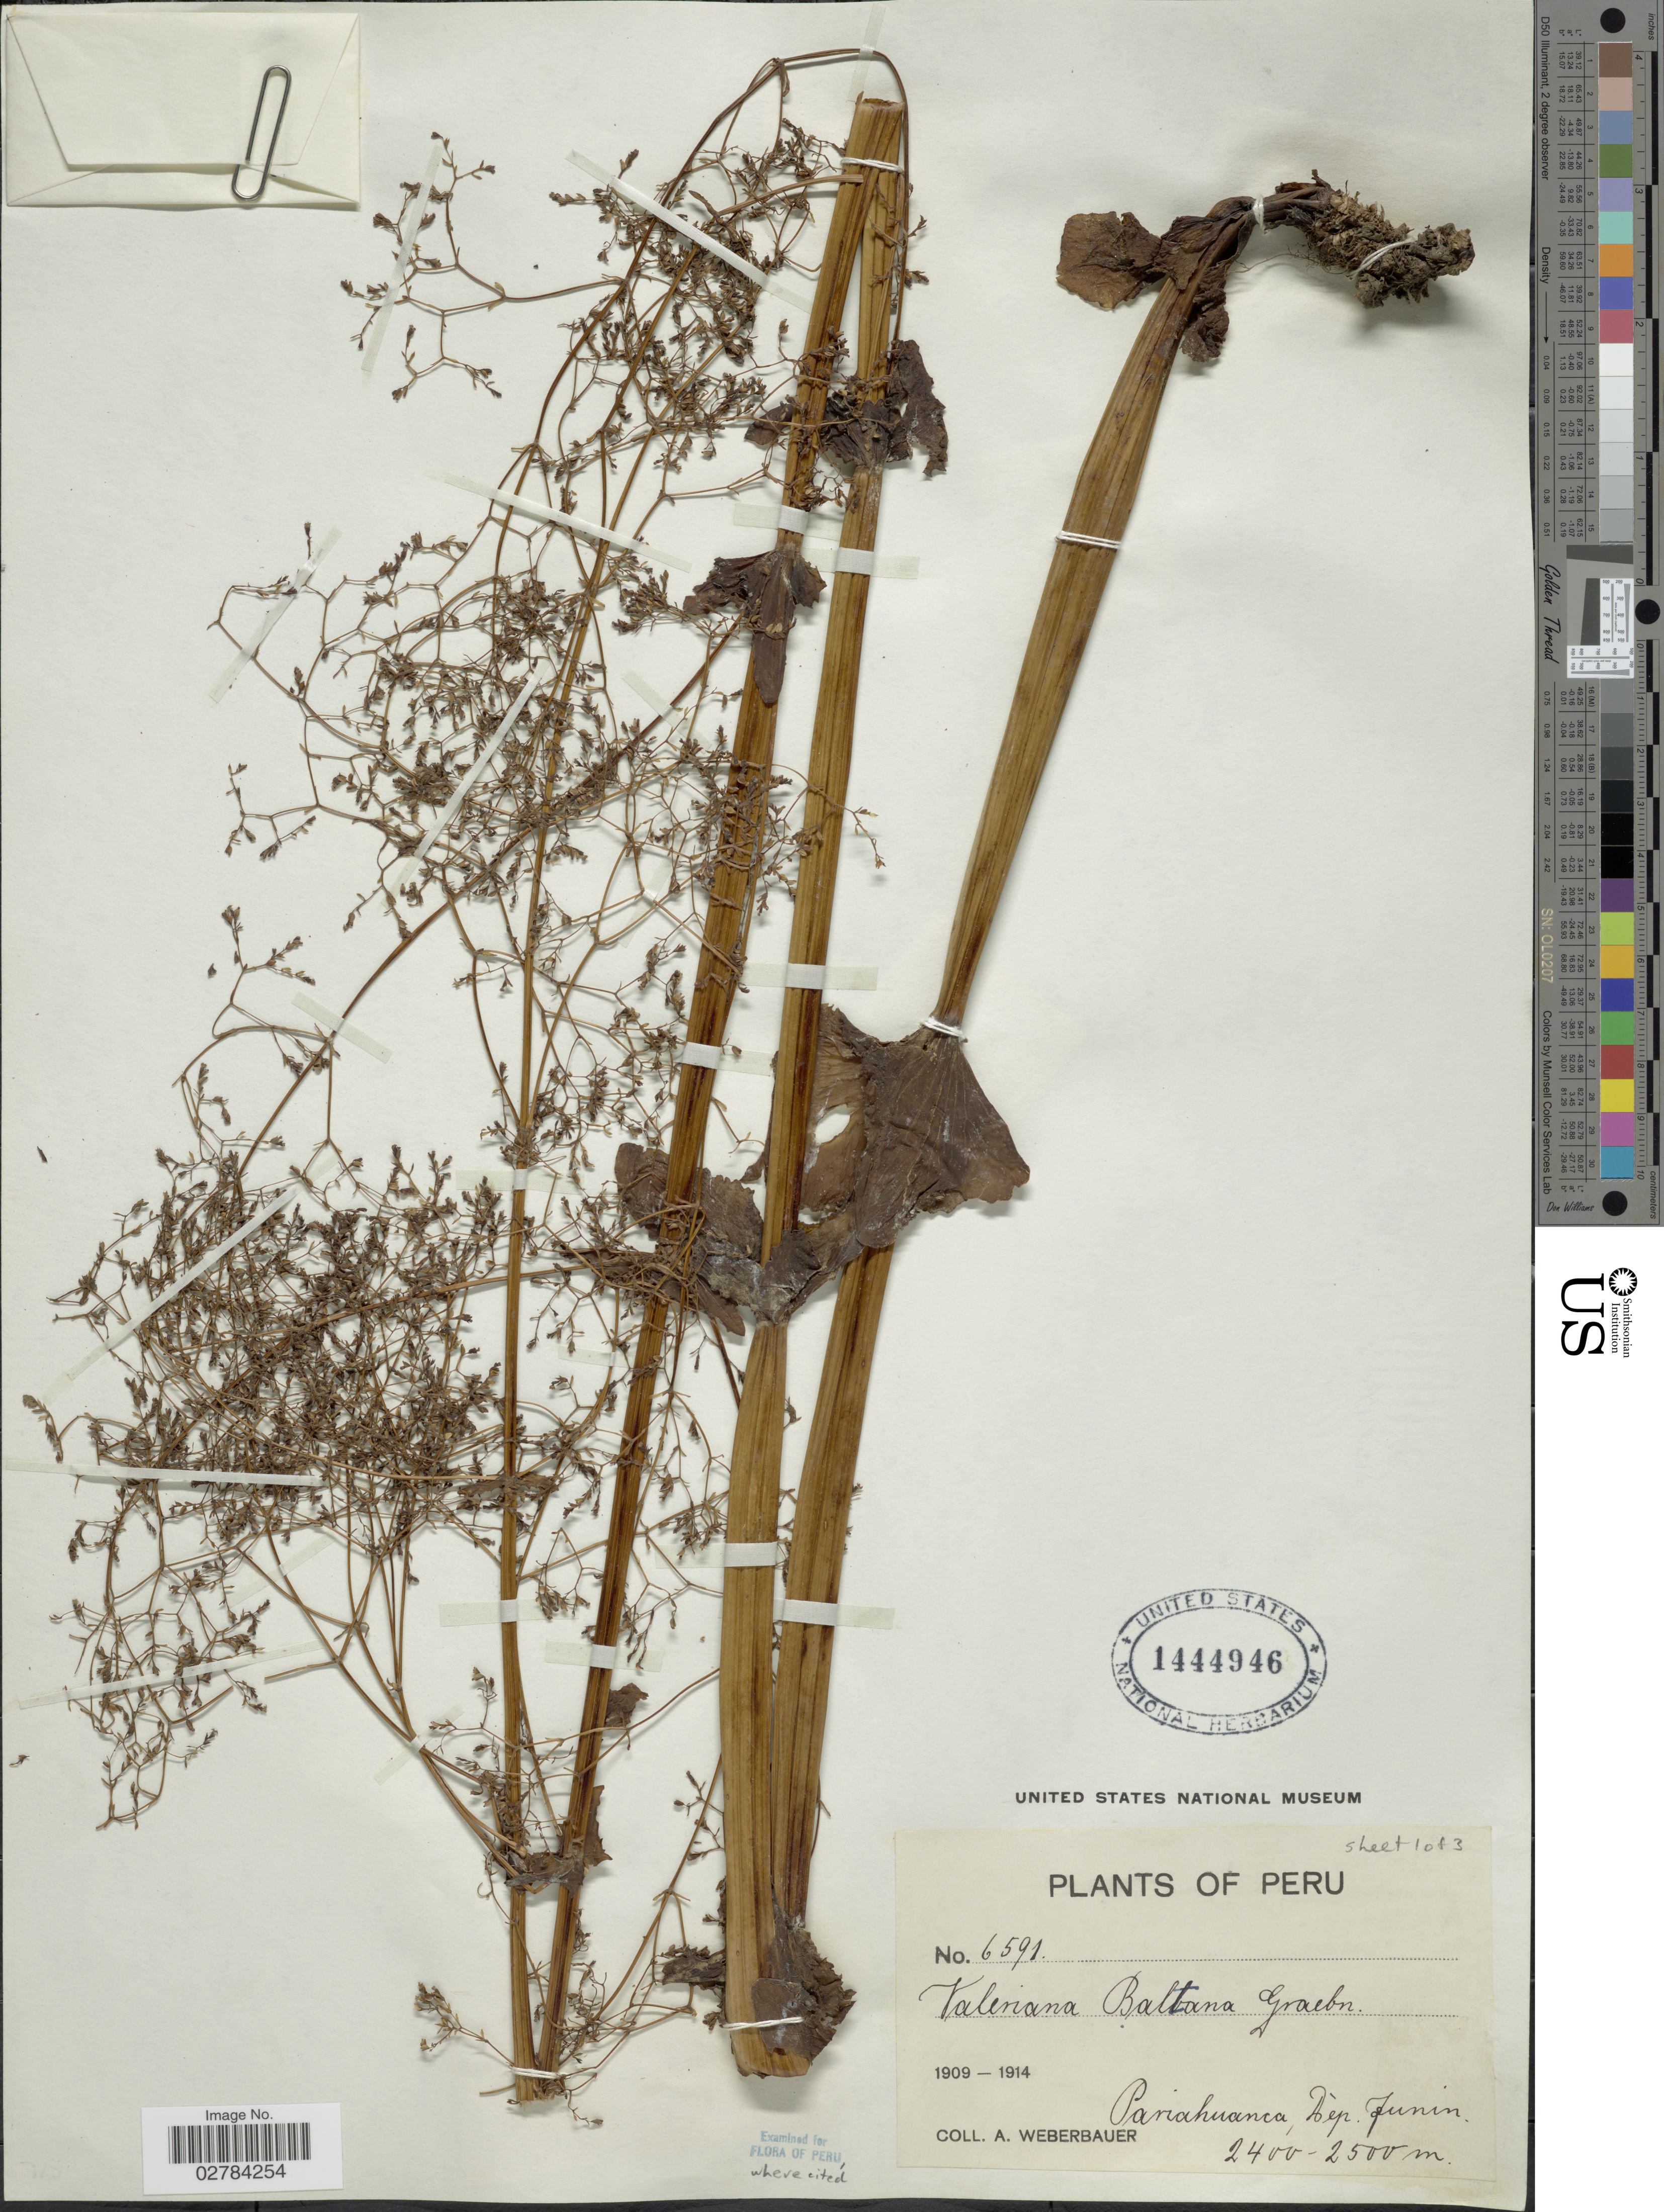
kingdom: Plantae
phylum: Tracheophyta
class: Magnoliopsida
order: Dipsacales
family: Caprifoliaceae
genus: Valeriana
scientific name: Valeriana baltana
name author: Graebn.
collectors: A. Weberbauer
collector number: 6591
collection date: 1909/1914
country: Peru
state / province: Junín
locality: Pariahuanca, Dèp. Junin.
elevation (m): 2400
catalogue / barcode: US 1444946